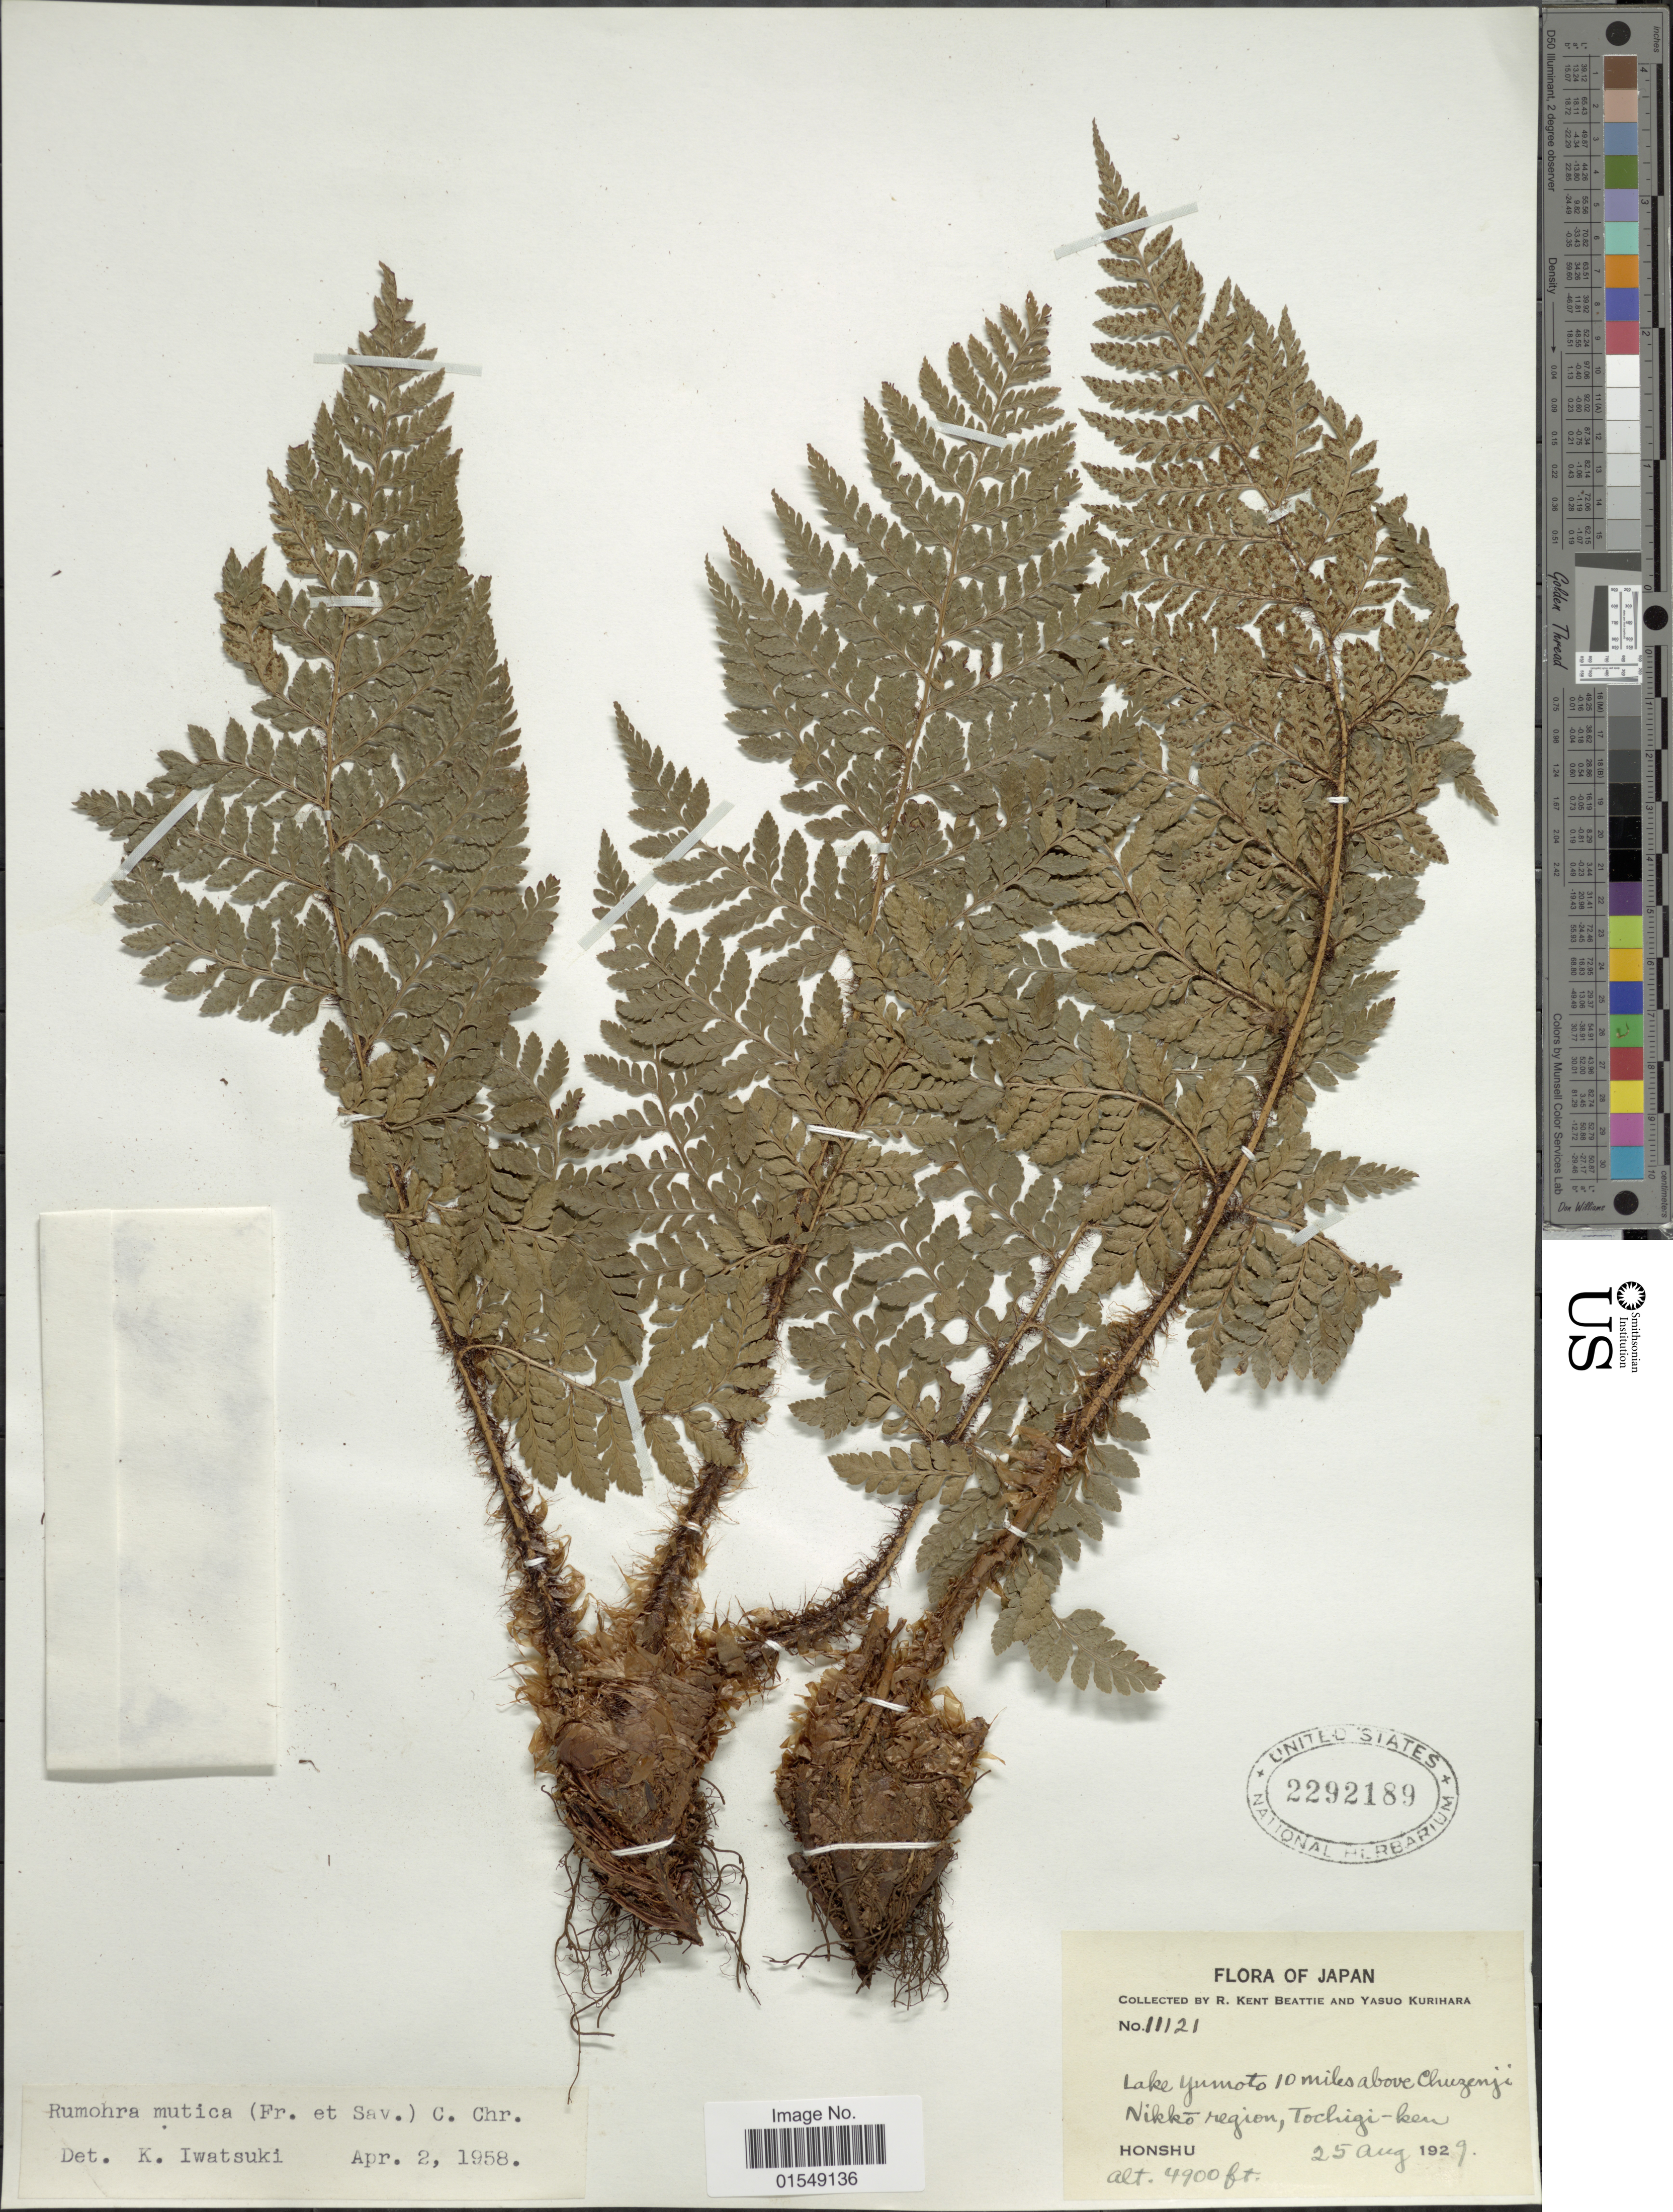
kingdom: Plantae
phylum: Tracheophyta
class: Polypodiopsida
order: Polypodiales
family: Dryopteridaceae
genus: Arachniodes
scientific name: Arachniodes mutica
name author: (Franch. & Sav.) Ohwi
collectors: R. K. Beattie & Y. Kurihara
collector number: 11121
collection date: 1929-08-25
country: Japan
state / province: Totigi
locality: Lake Yumoto 10 miles above Chuzenji, Nikkó region, Tochigi-ken, Honshu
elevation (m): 1494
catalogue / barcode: US 2292189